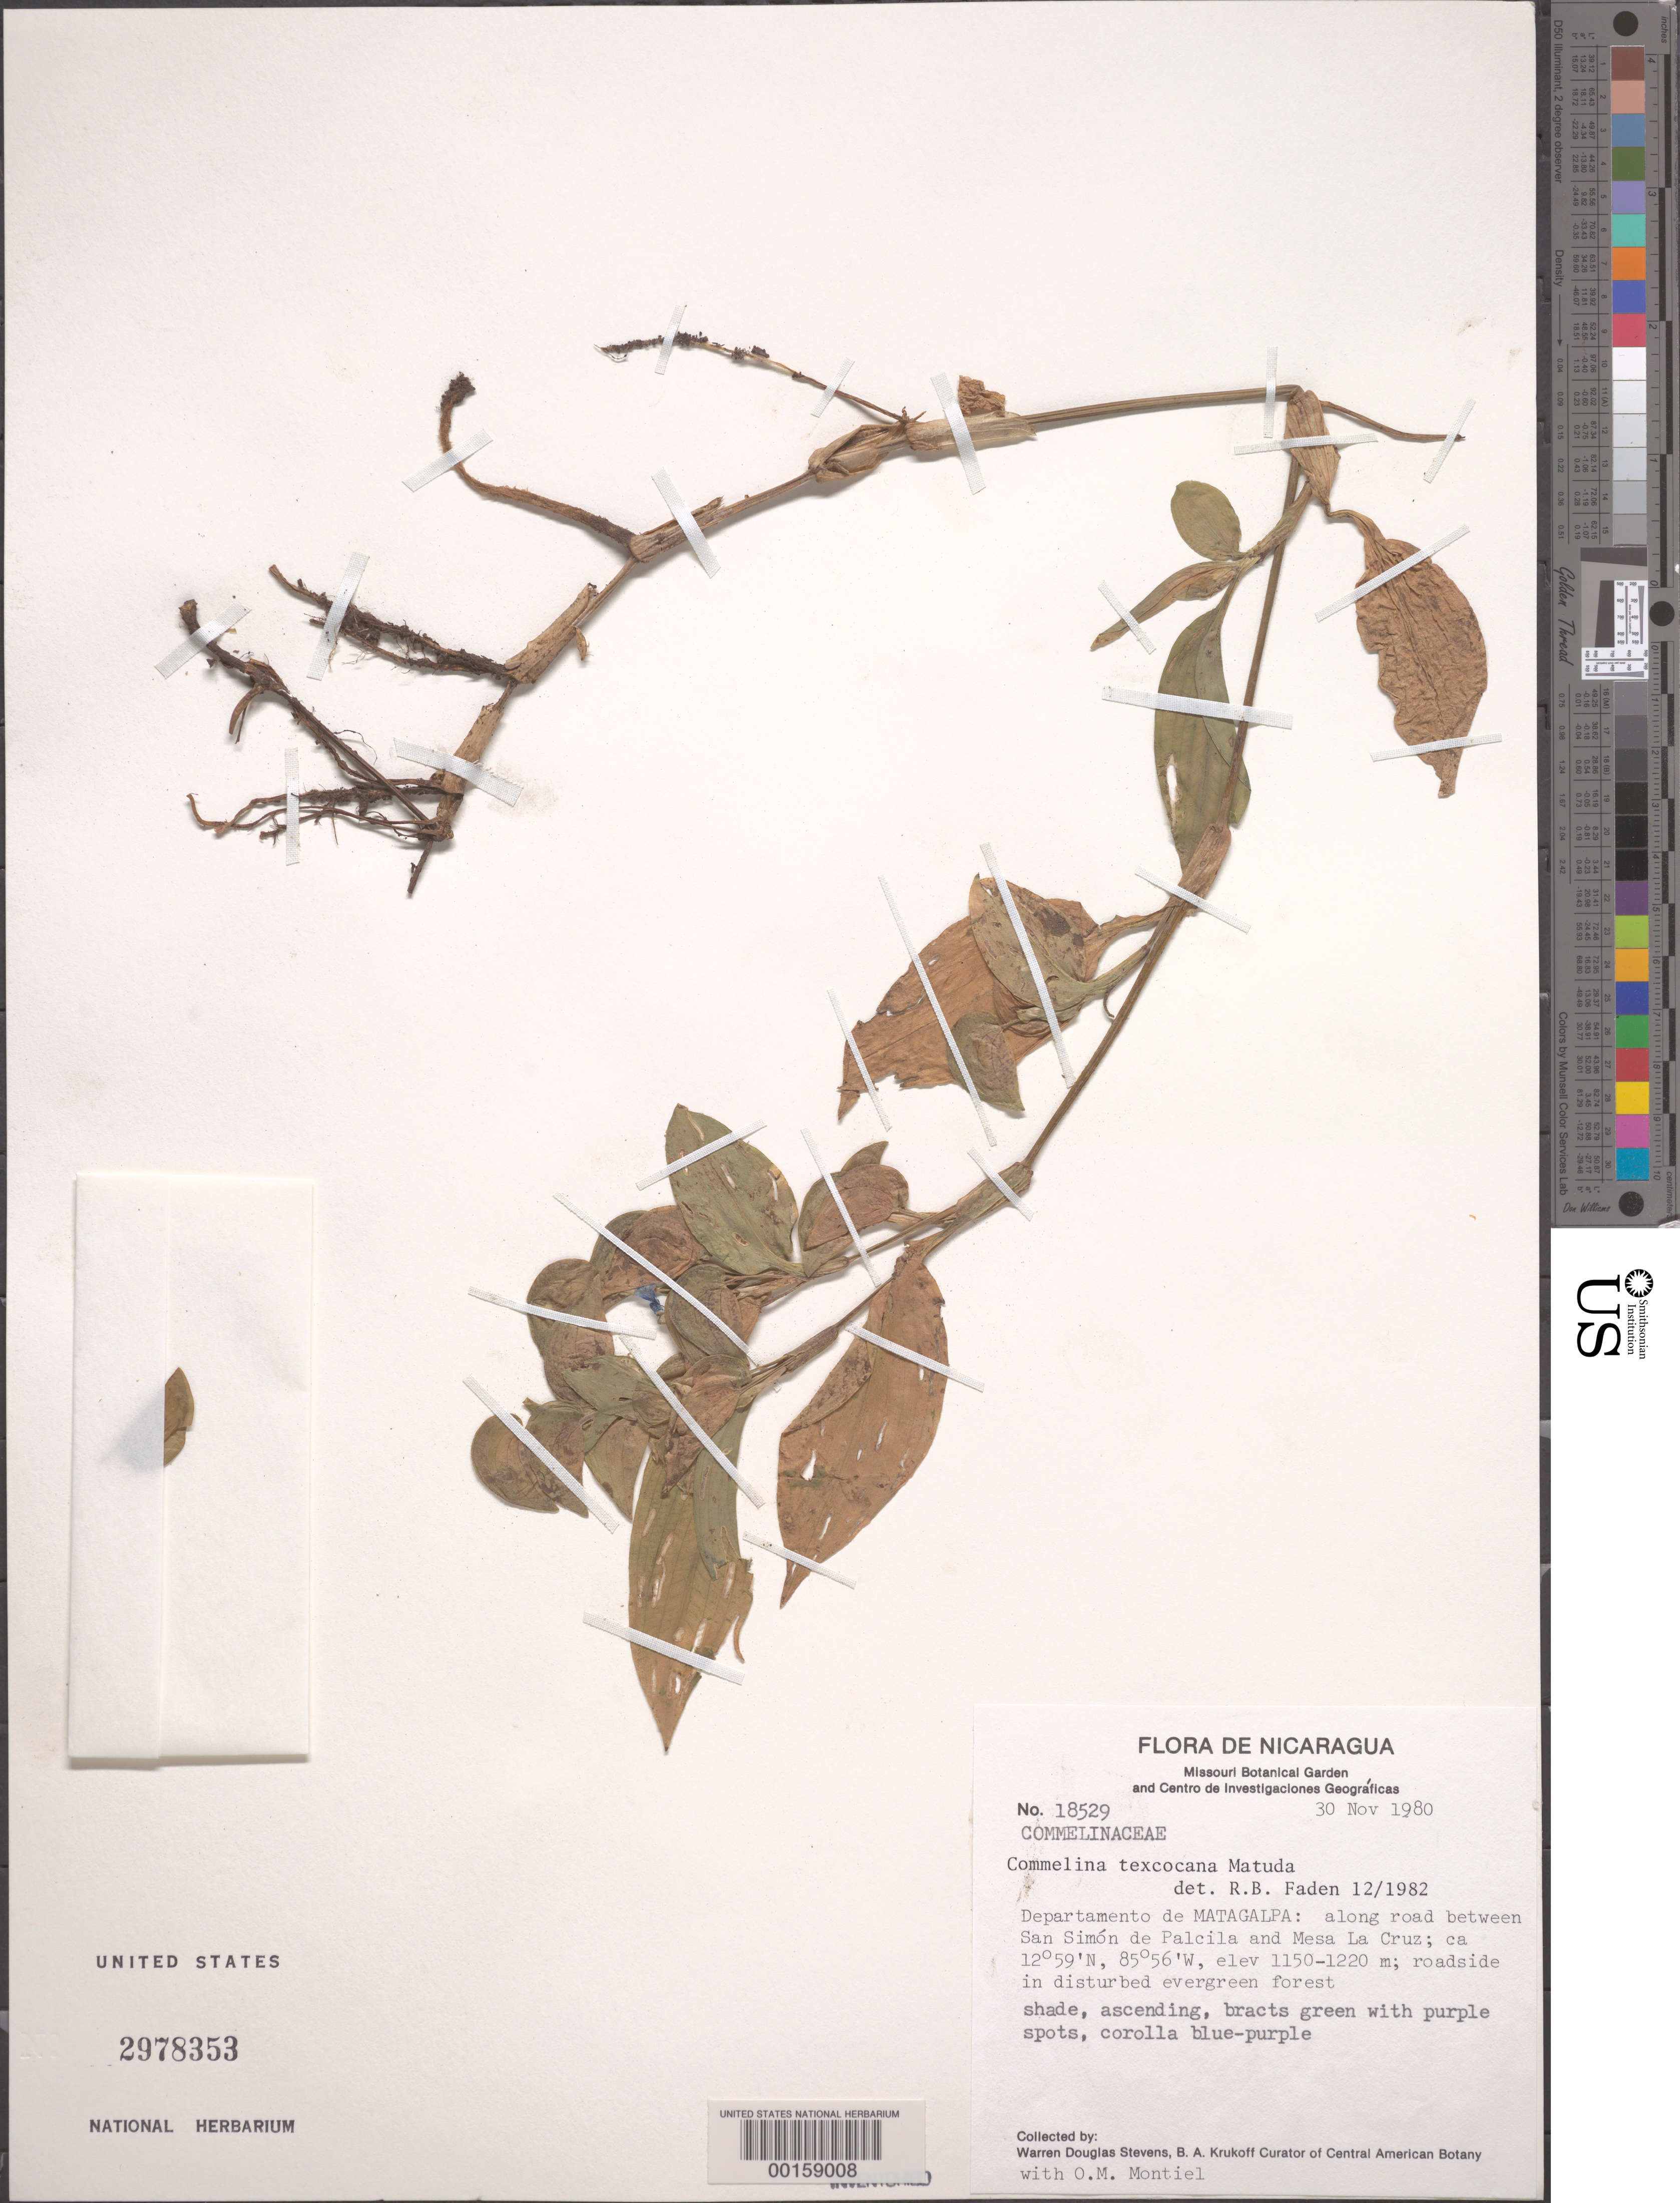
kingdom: Plantae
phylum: Tracheophyta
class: Liliopsida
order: Commelinales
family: Commelinaceae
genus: Commelina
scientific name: Commelina texcocana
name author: Matuda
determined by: Faden, Robert B., (US), Smithsonian Institution - National Museum of Natural History (UNITED STATES)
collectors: W. D. Stevens & O. Montiel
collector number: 18529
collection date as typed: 30 Nov 1980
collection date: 1980-11-30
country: Nicaragua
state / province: Matagalpa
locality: Between sn simon de palcila and mesa la cruz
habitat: Roadside, disturbed evergreen forest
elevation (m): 1150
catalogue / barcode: US 2978353